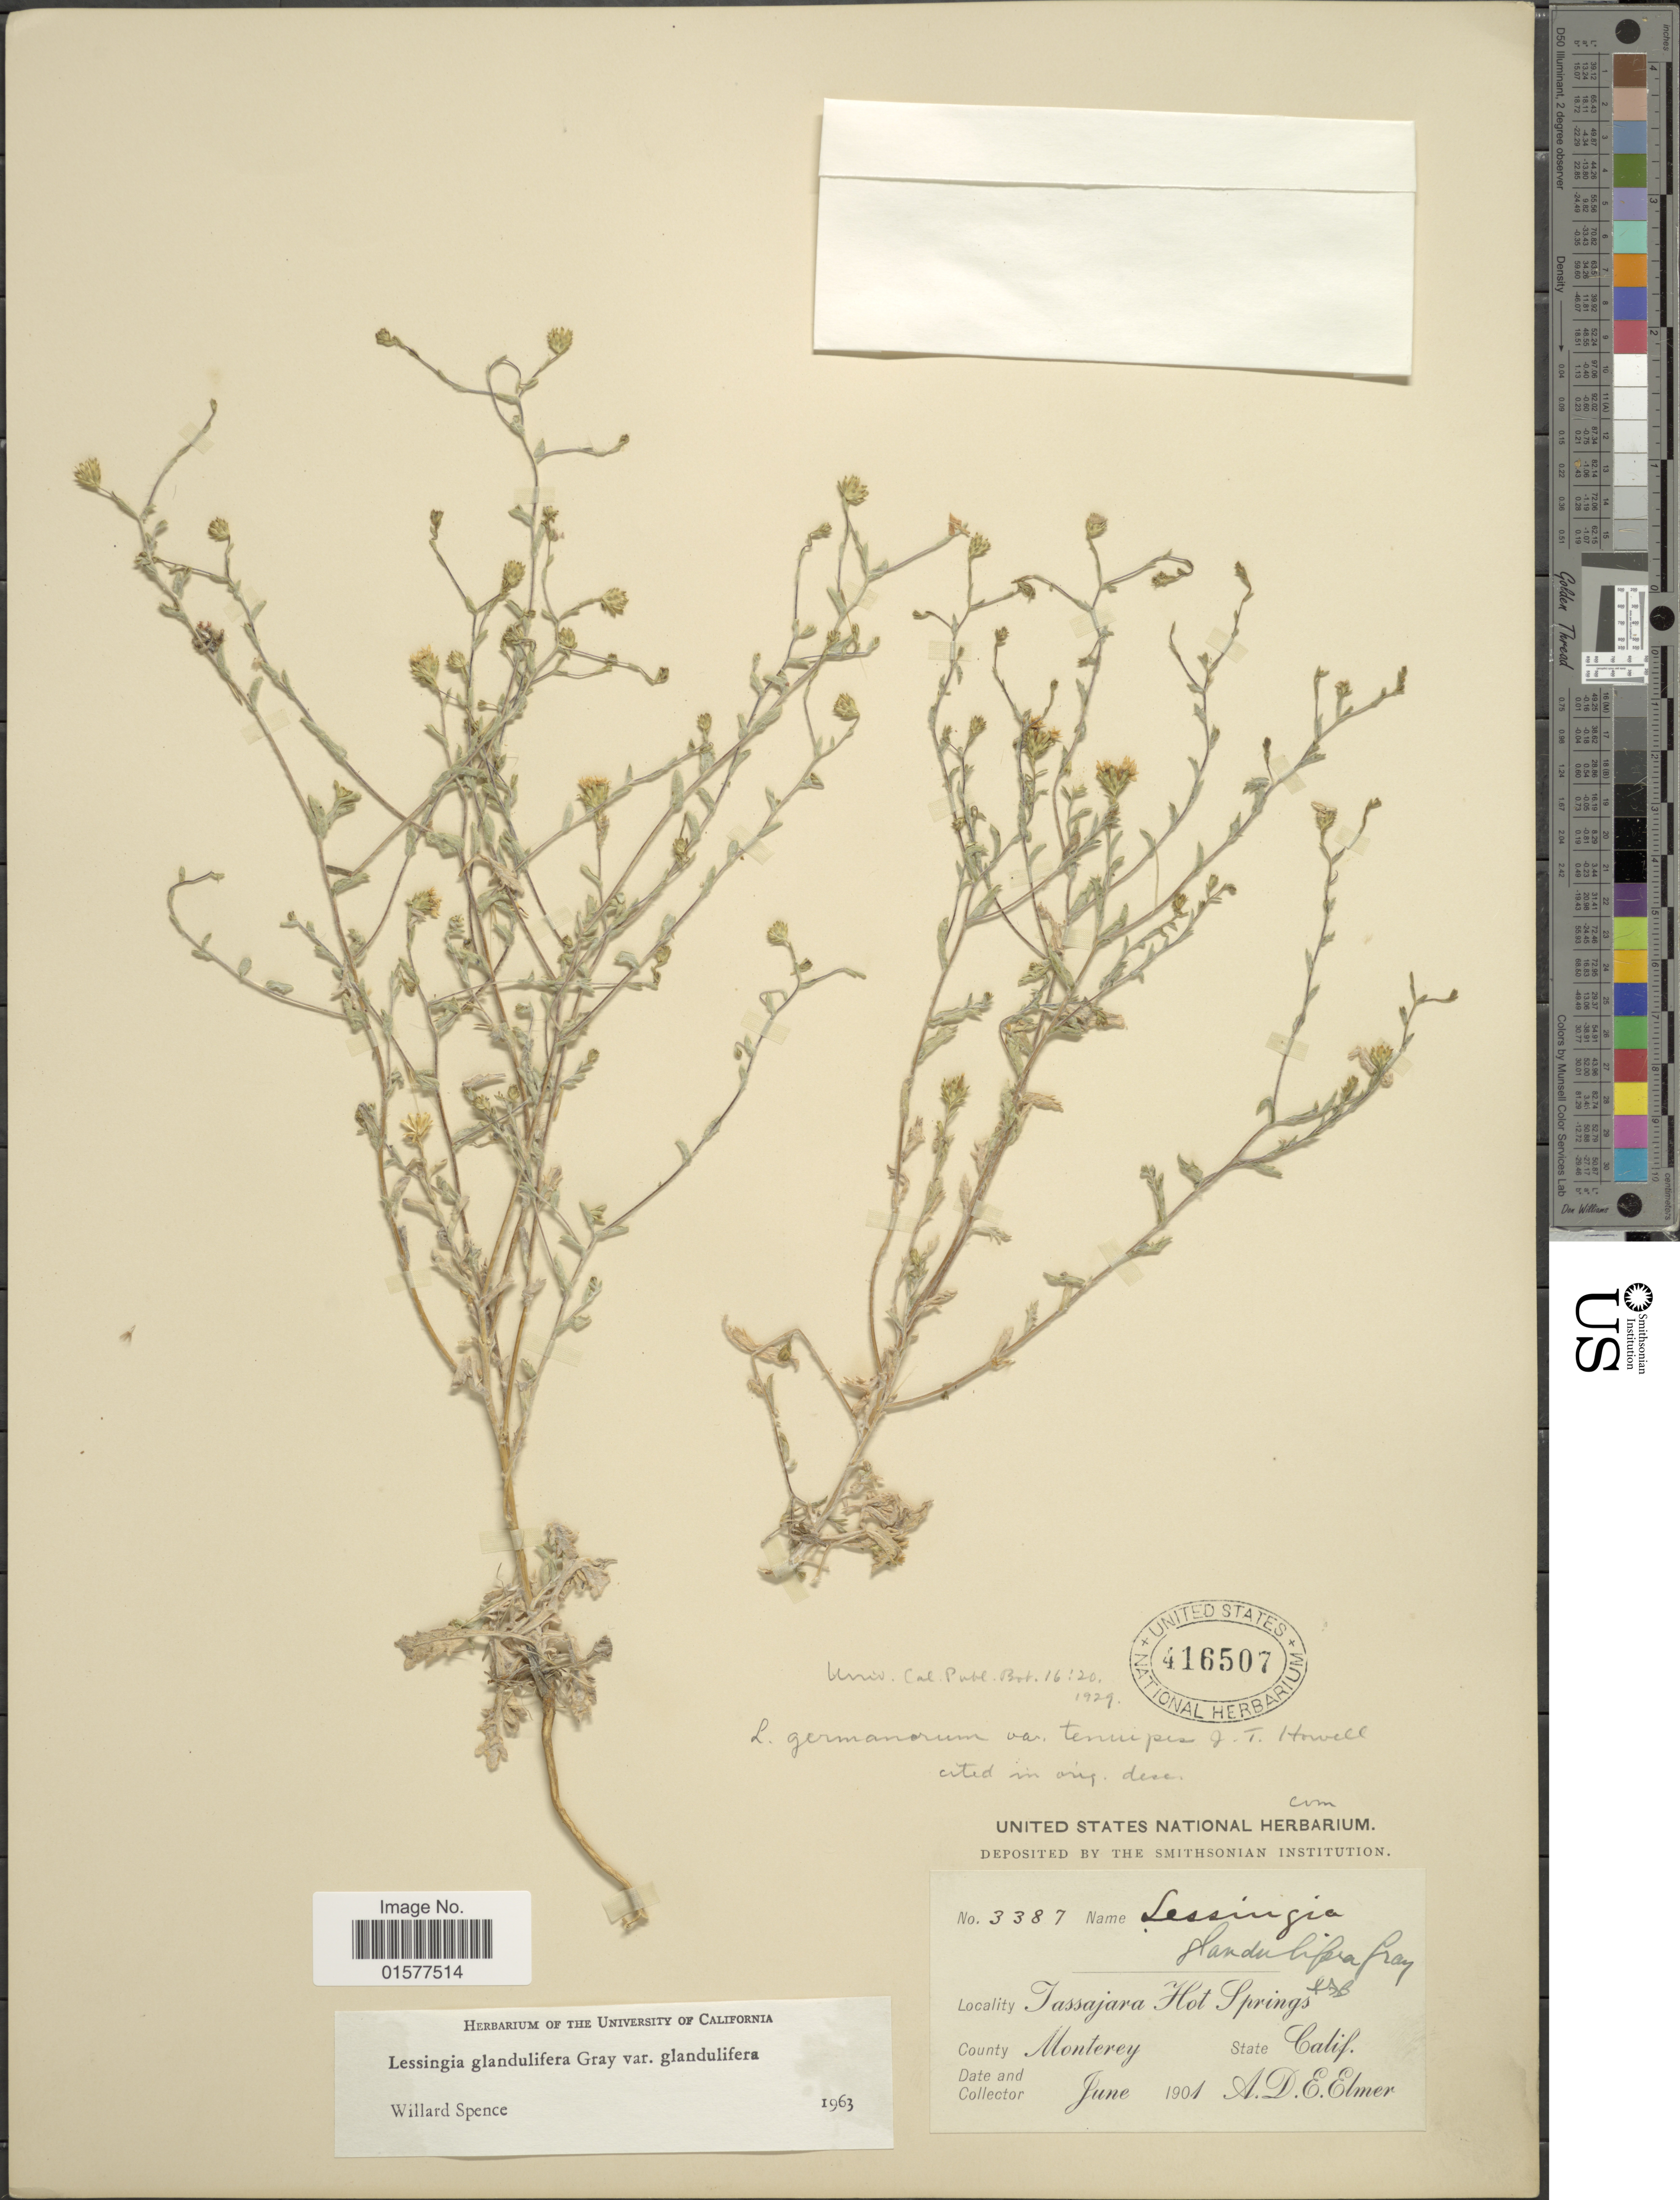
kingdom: Plantae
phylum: Tracheophyta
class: Magnoliopsida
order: Asterales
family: Asteraceae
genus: Lessingia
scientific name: Lessingia glandulifera var. glandulifera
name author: (A. Gray) J.T. Howell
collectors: A. D. E. Elmer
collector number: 3387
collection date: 1901-06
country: United States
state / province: California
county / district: Monterey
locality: Tassajara Hot Springs, County Monterey, State Calif.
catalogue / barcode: US 416507